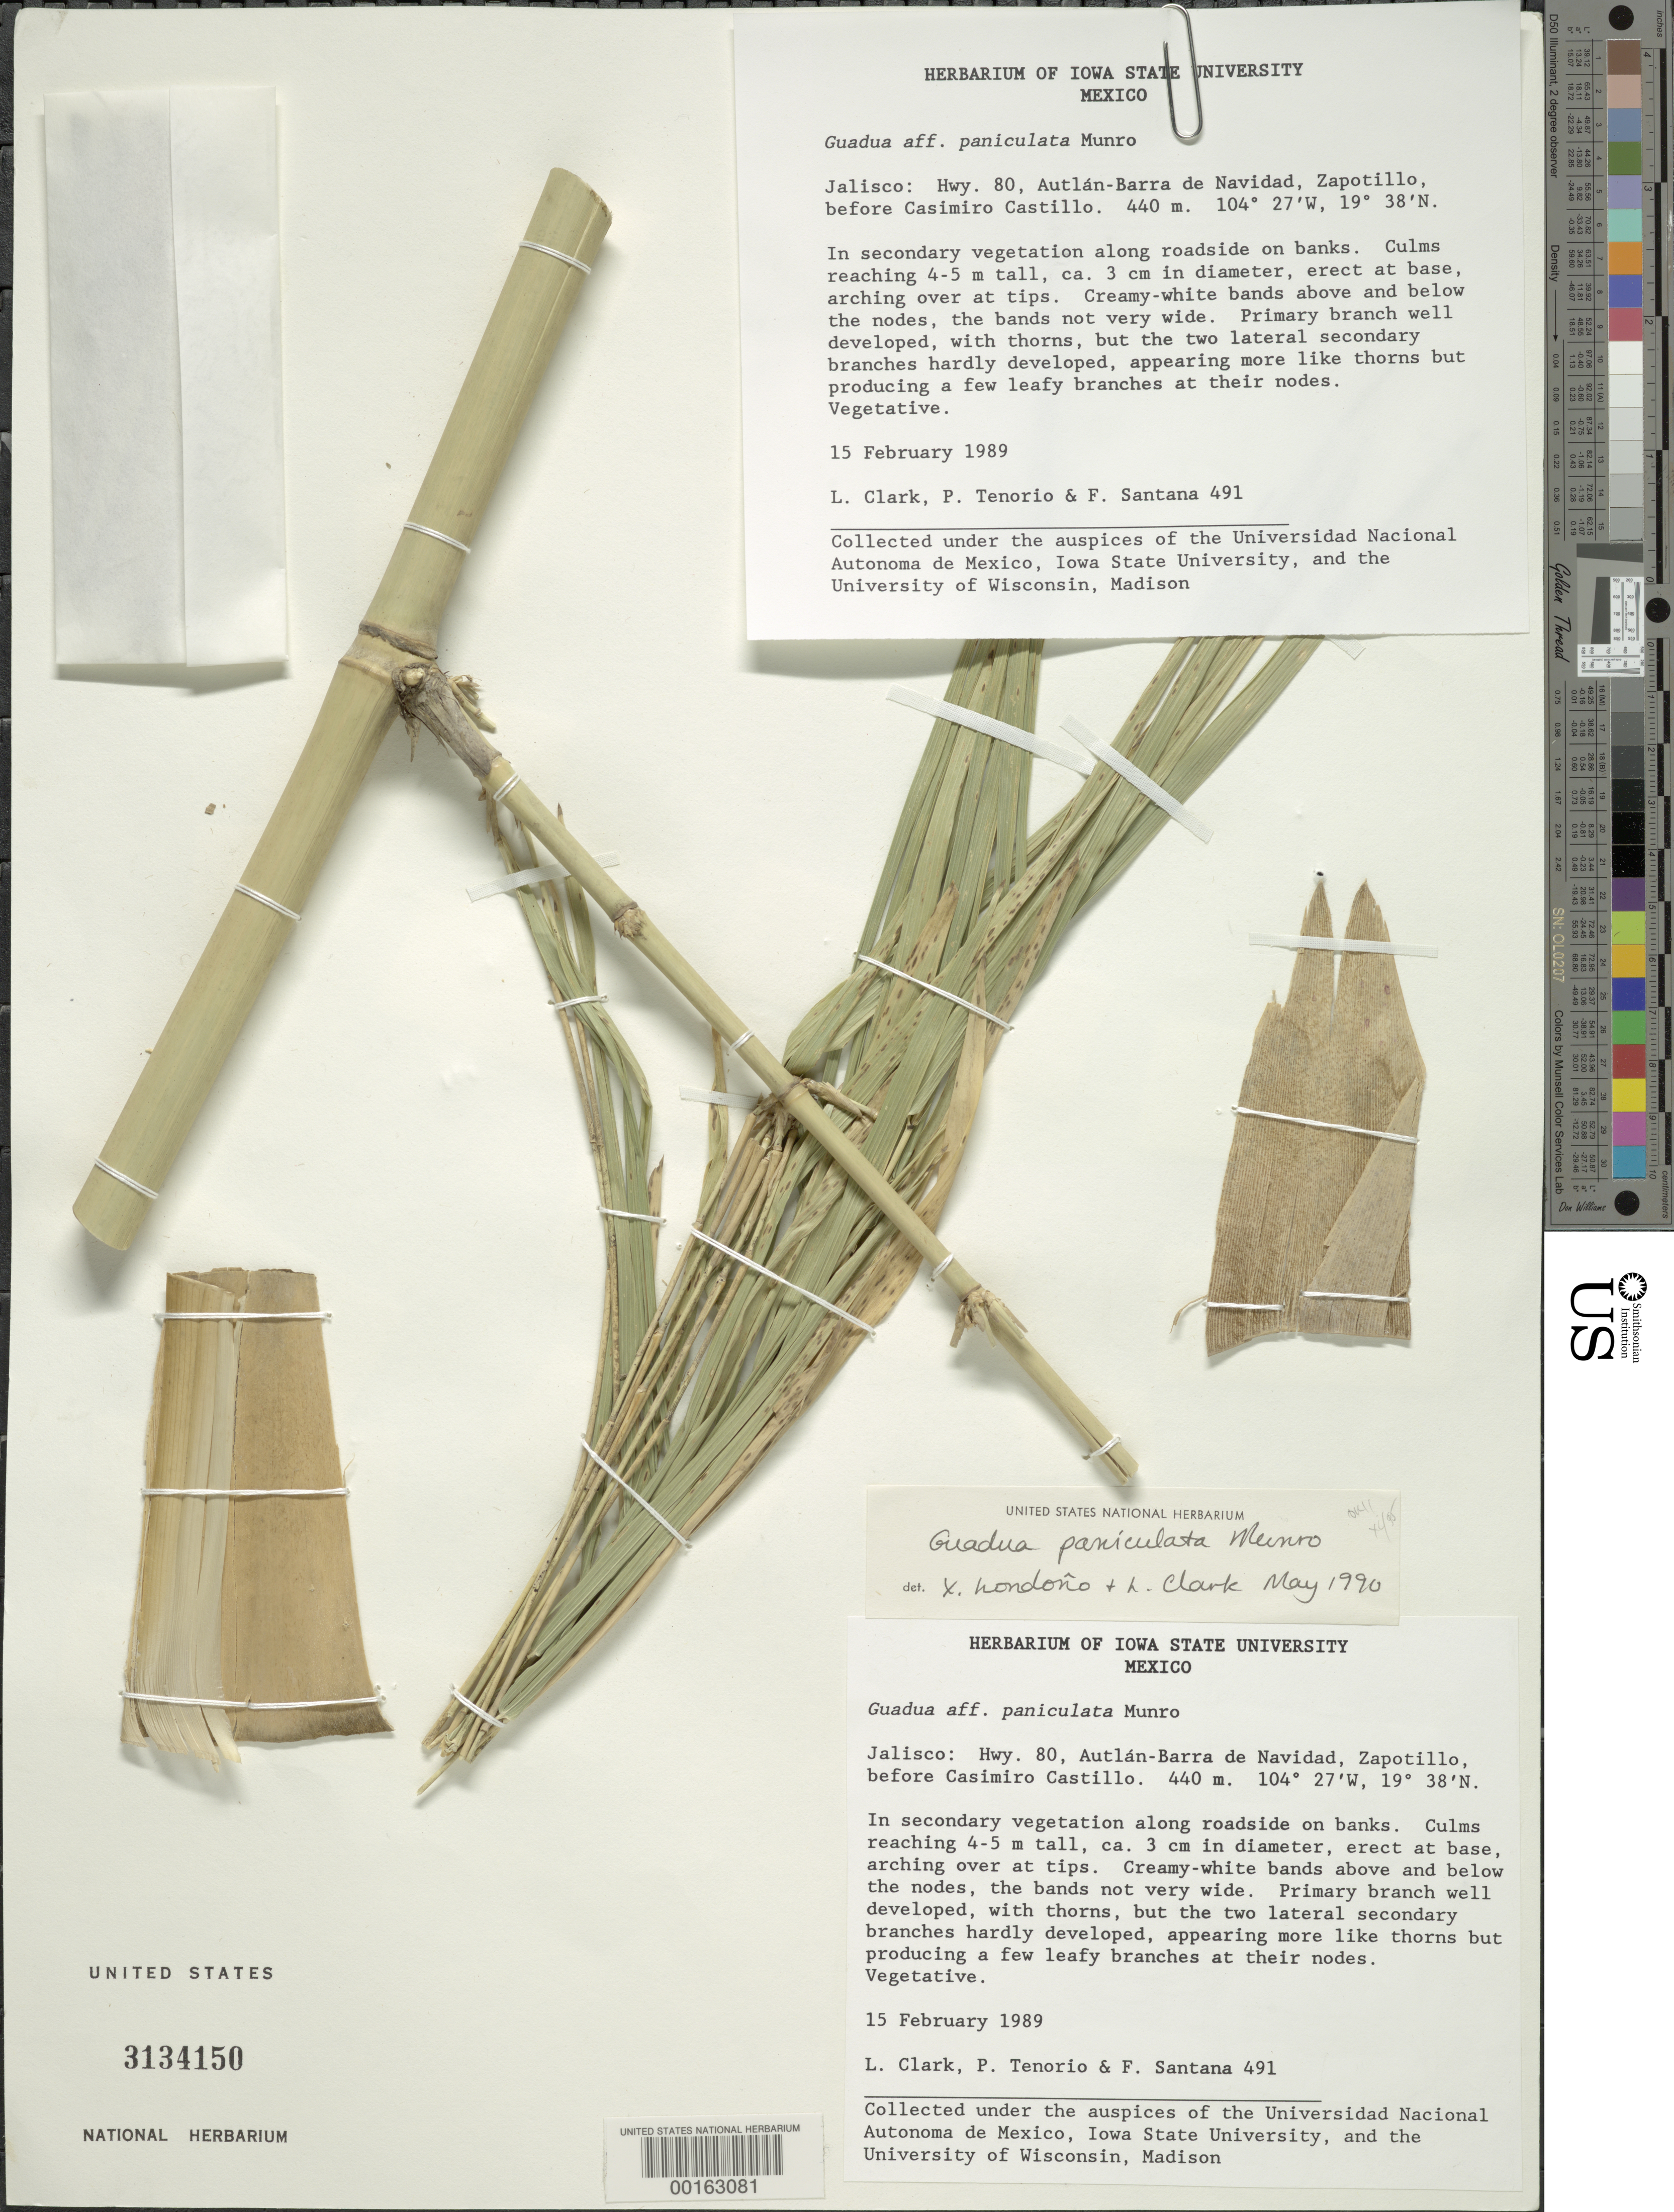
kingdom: Plantae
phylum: Tracheophyta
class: Liliopsida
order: Poales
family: Poaceae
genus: Guadua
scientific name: Guadua refracta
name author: Munro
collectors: L. G. Clark, P. Tenorio L. & F. Santana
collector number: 491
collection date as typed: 06 Feb 1988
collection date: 1988-02-06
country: Mexico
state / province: Jalisco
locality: Autlan - Barra de Navidad, Zapotillo, before Casimiro Castillo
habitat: In secondary vegegtation along roadside on banks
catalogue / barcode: US 3134150